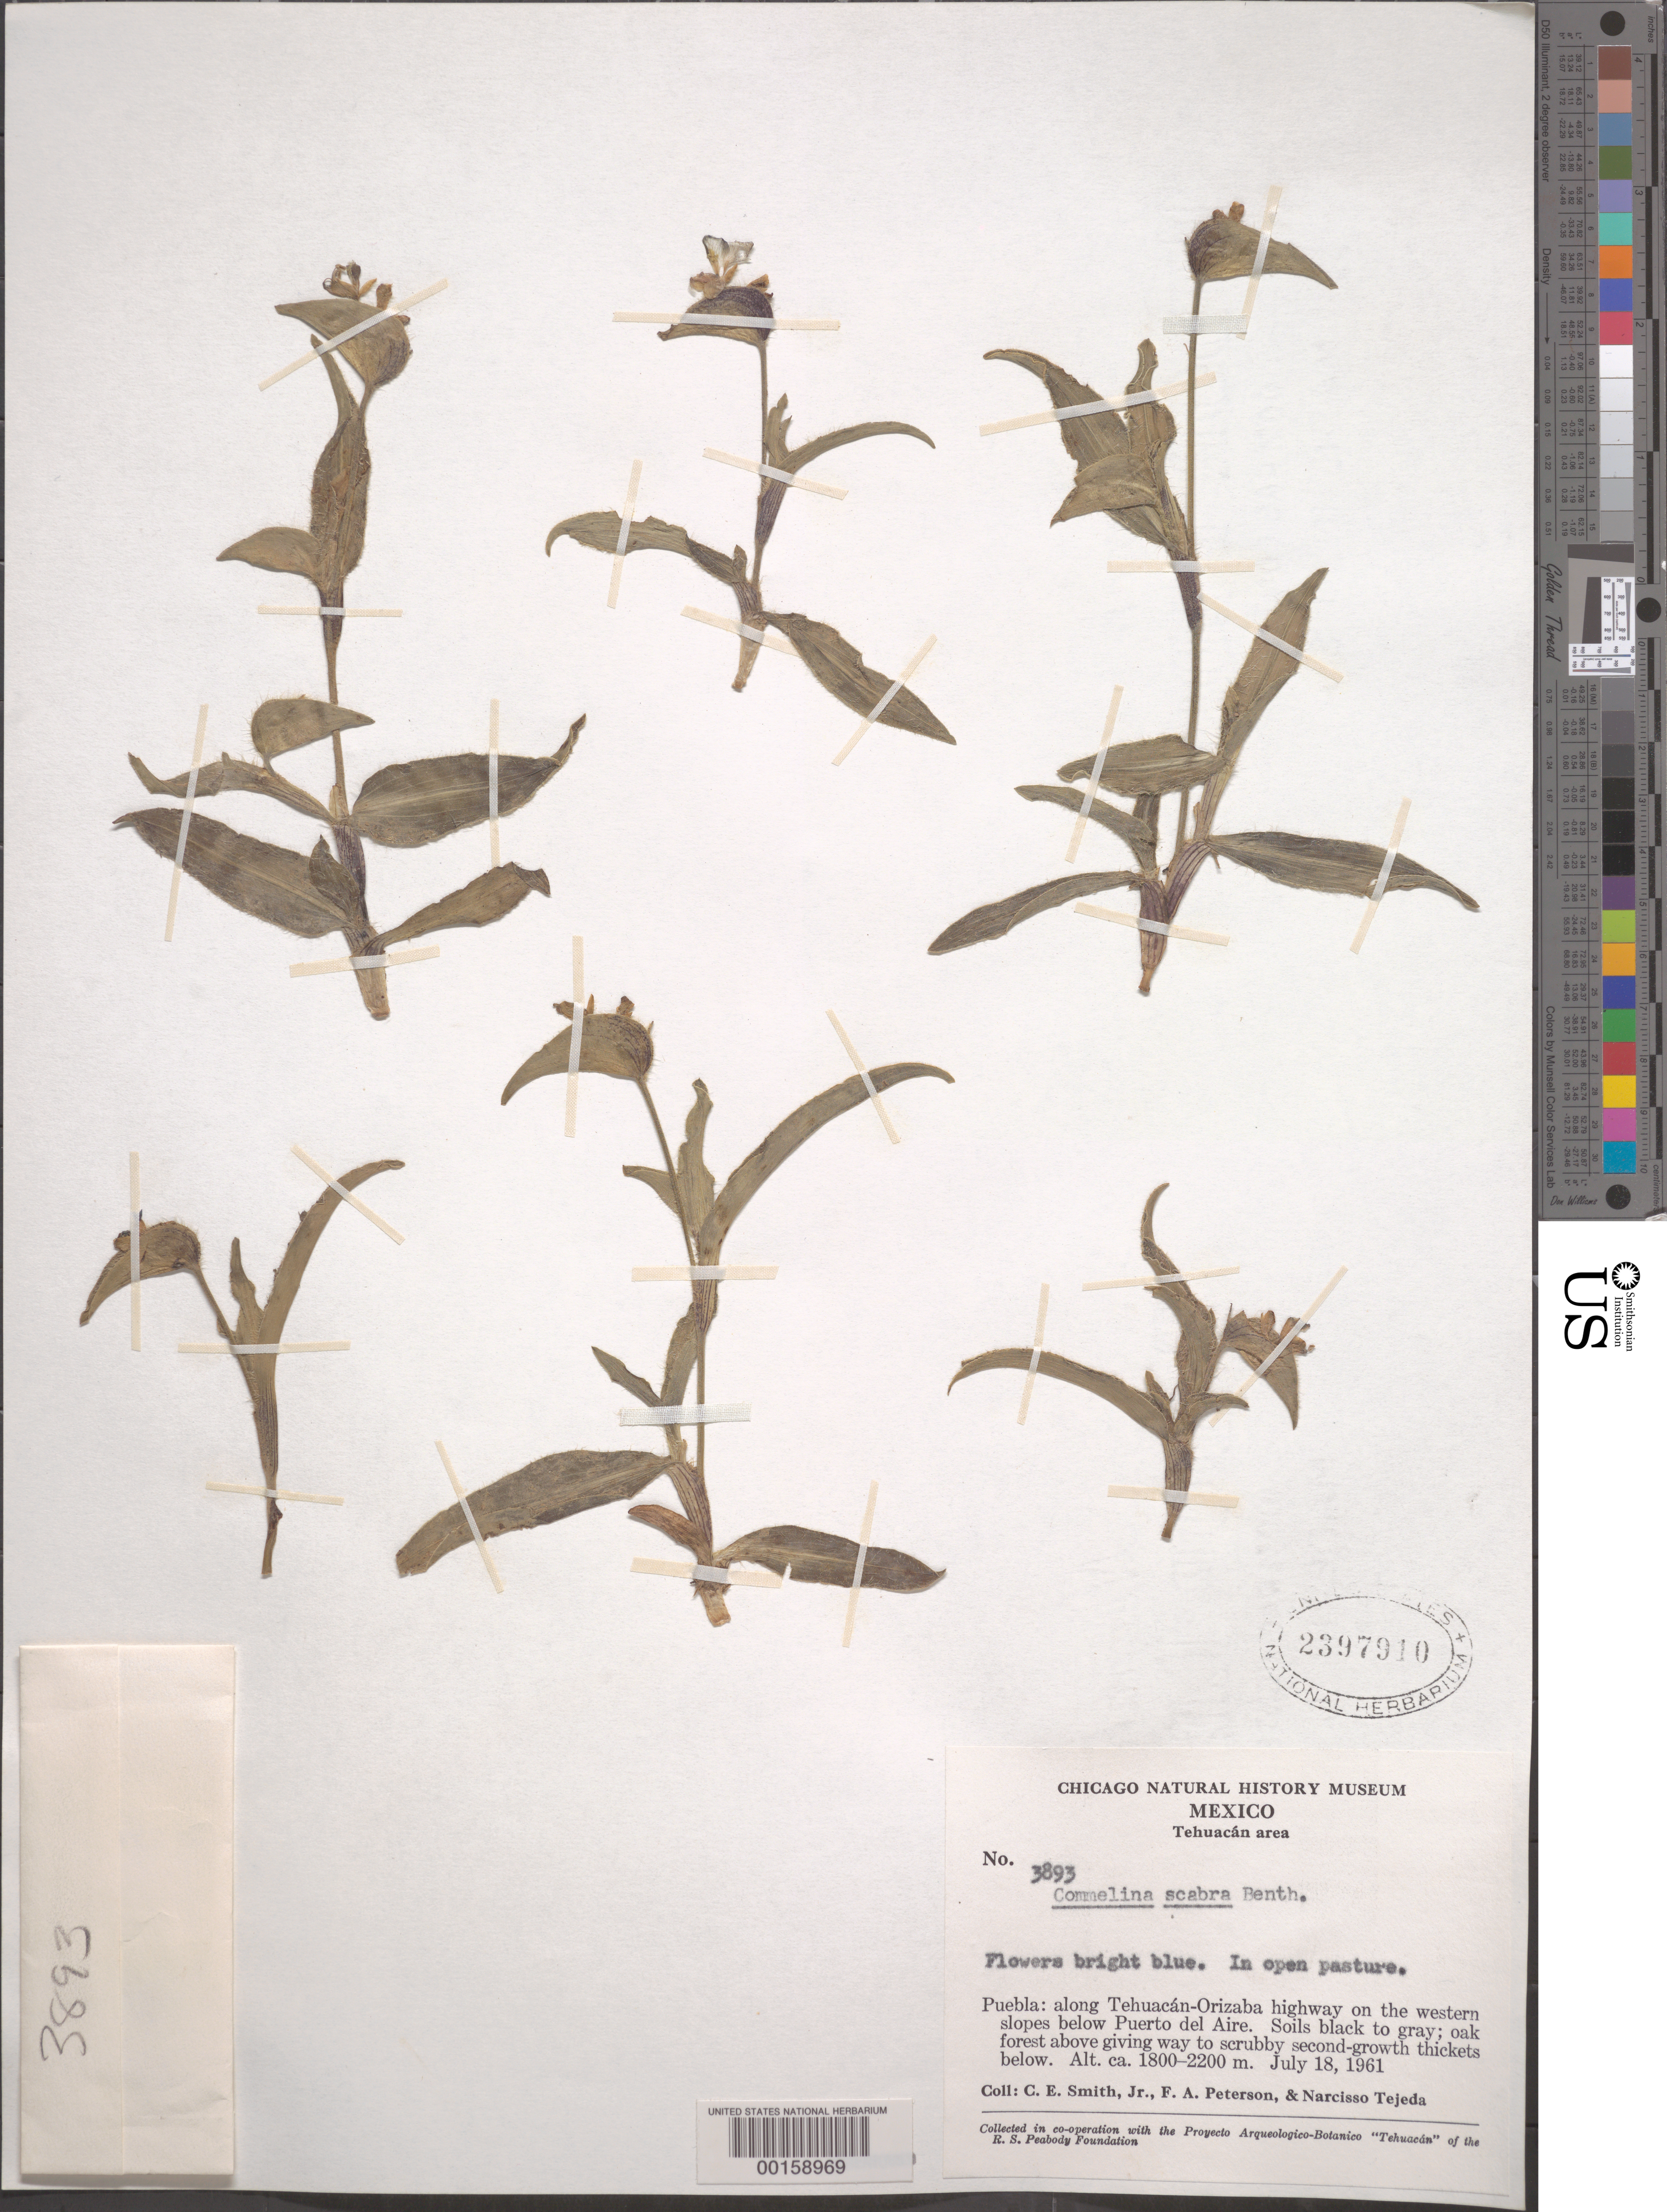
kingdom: Plantae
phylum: Tracheophyta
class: Liliopsida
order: Commelinales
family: Commelinaceae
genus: Commelina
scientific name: Commelina scabra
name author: Benth.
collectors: C. E. Smith Jr.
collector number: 3893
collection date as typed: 18 Jul 1961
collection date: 1961-07-18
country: Mexico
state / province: Puebla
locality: Tehuacan; western slopes of puerta del aire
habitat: Thicket; open pasture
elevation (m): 1800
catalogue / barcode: US 2397910